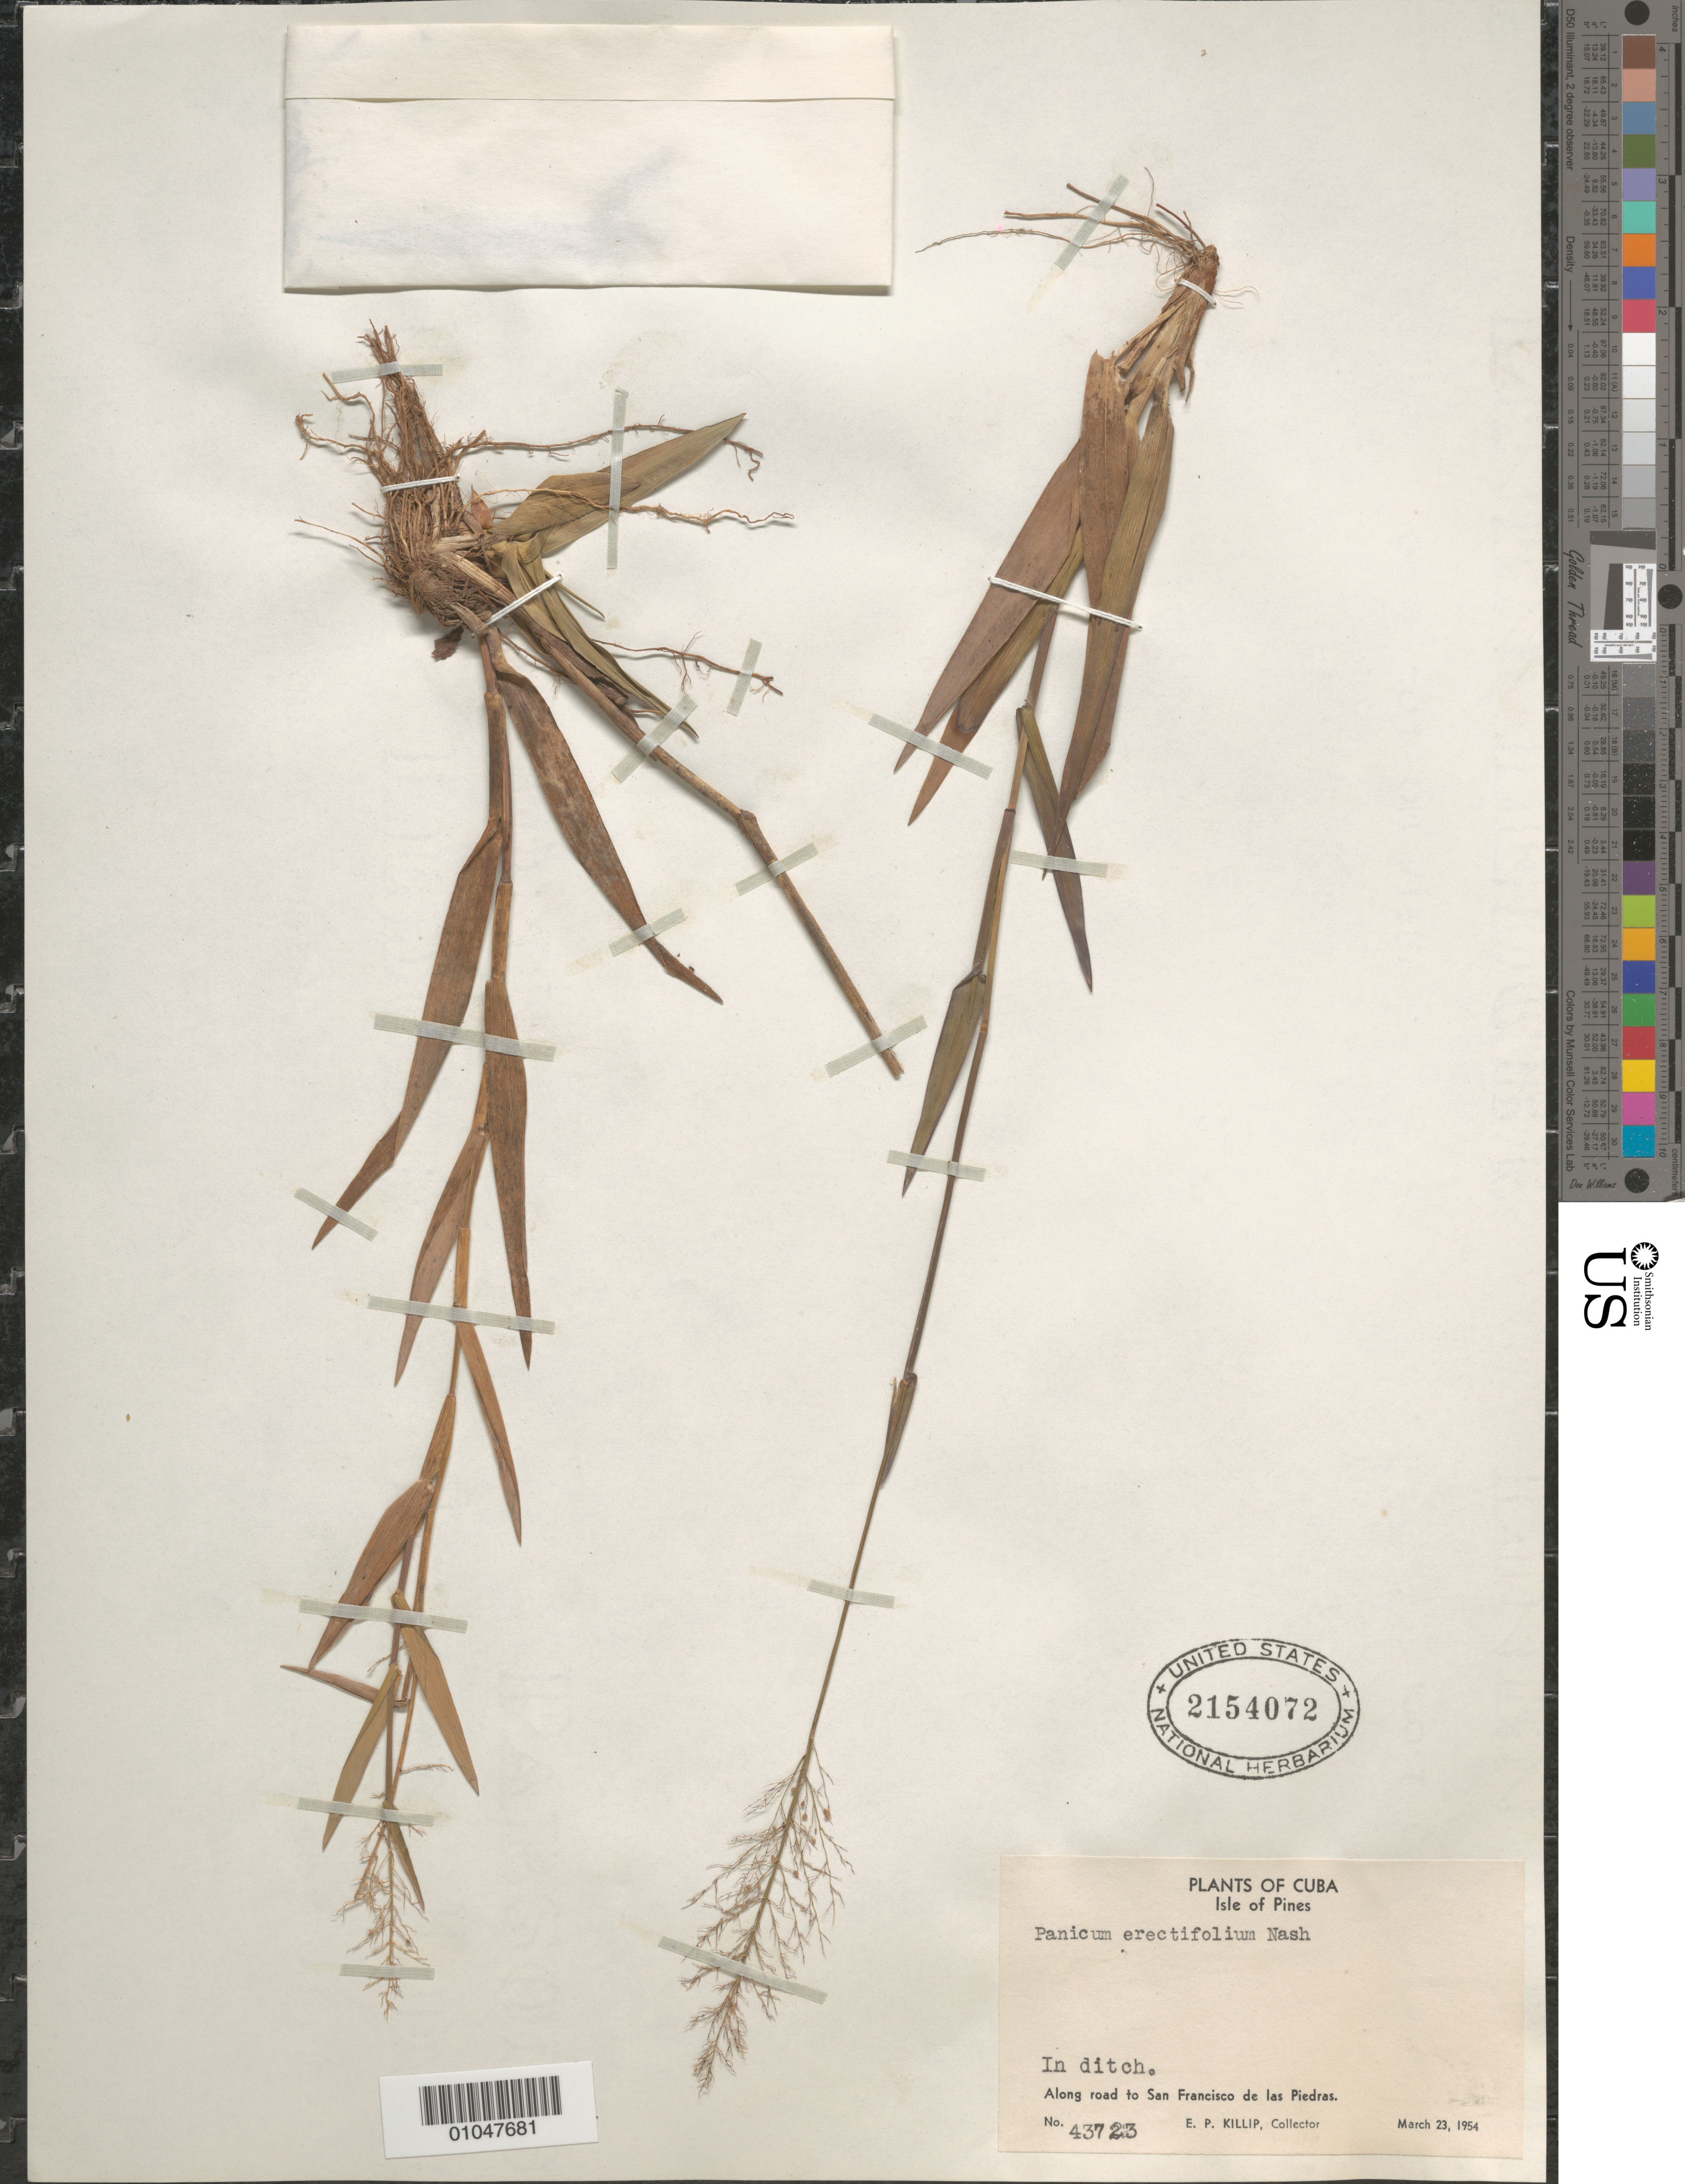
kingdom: Plantae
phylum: Tracheophyta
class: Liliopsida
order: Poales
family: Poaceae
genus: Panicum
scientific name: Panicum erectifolium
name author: Nash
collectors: E. P. Killip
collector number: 43723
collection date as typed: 23 Mar 1954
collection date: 1954-03-23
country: Cuba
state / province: Isla de la Juventud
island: Isla de la Juventud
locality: [Isle of Pines], Along road to San Francisco de las Piedras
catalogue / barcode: US 2154072